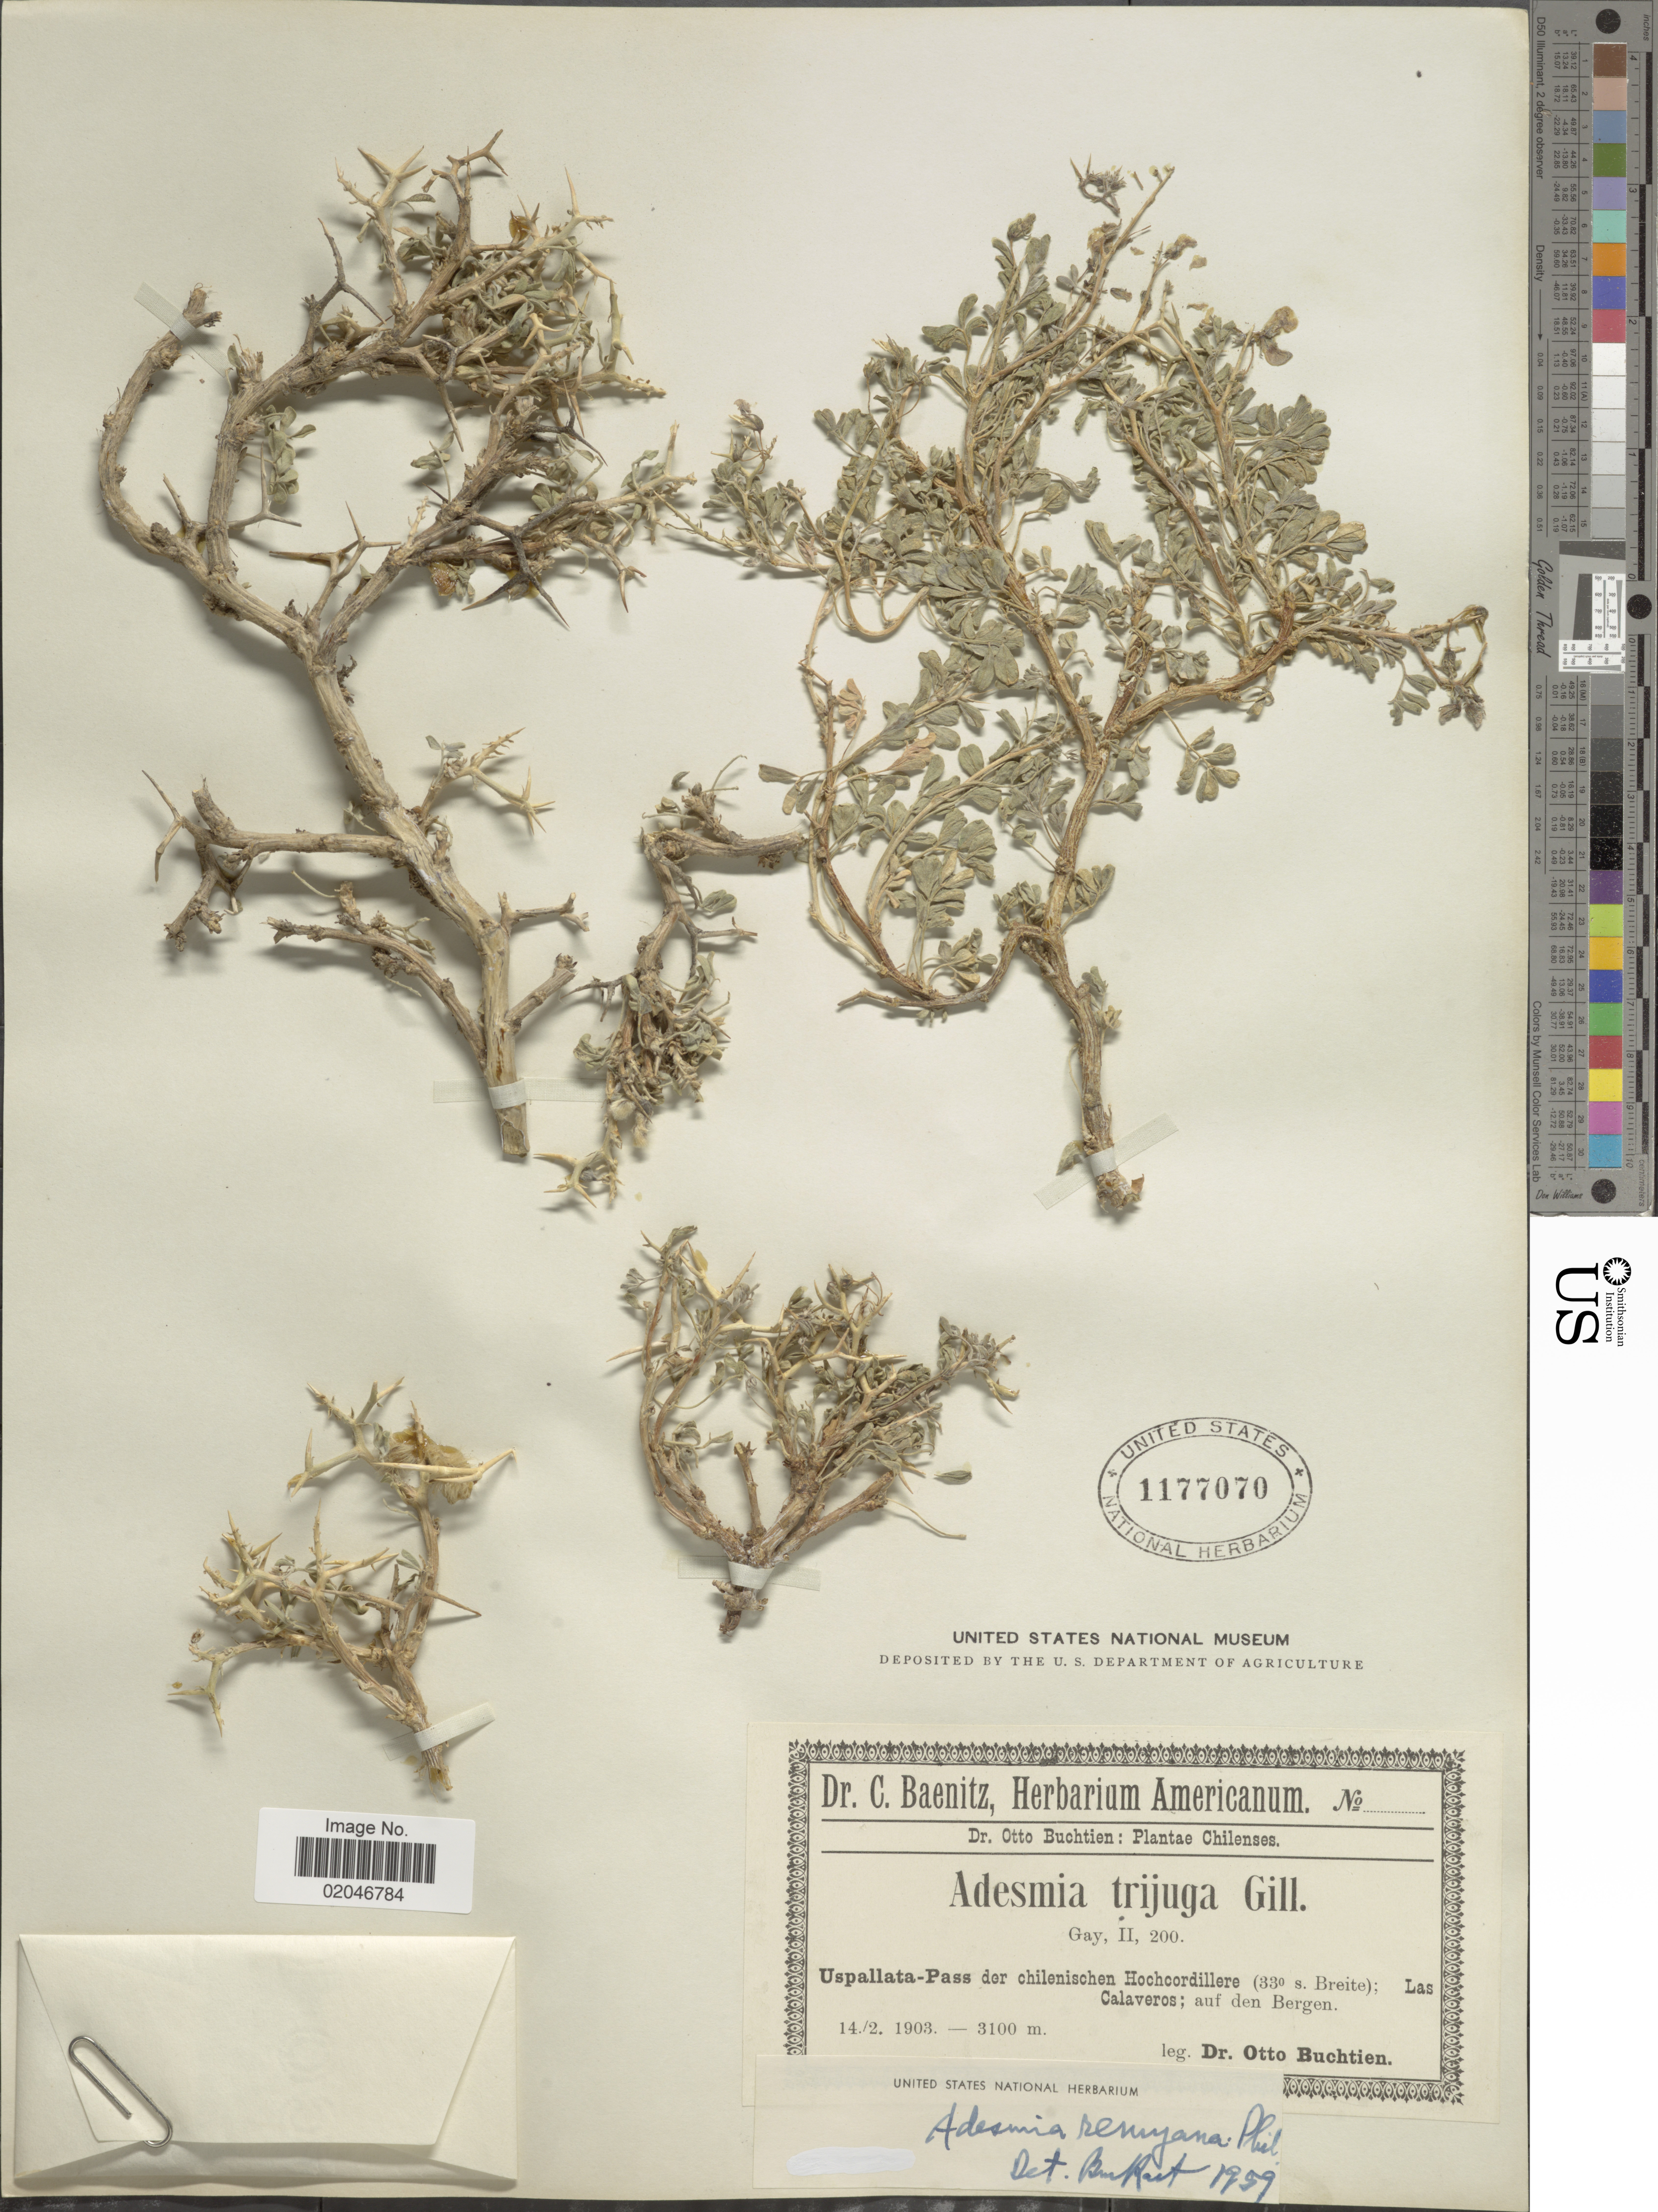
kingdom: Plantae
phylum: Tracheophyta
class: Magnoliopsida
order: Fabales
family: Fabaceae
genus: Adesmia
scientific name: Adesmia aegiceras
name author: Phil.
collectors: O. Buchtien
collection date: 1903-02-14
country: Chile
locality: Uspallata-Pass der Chilenischen Hochcordillere, Calaveros; auf den Bergen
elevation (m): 3100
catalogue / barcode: US 1177070